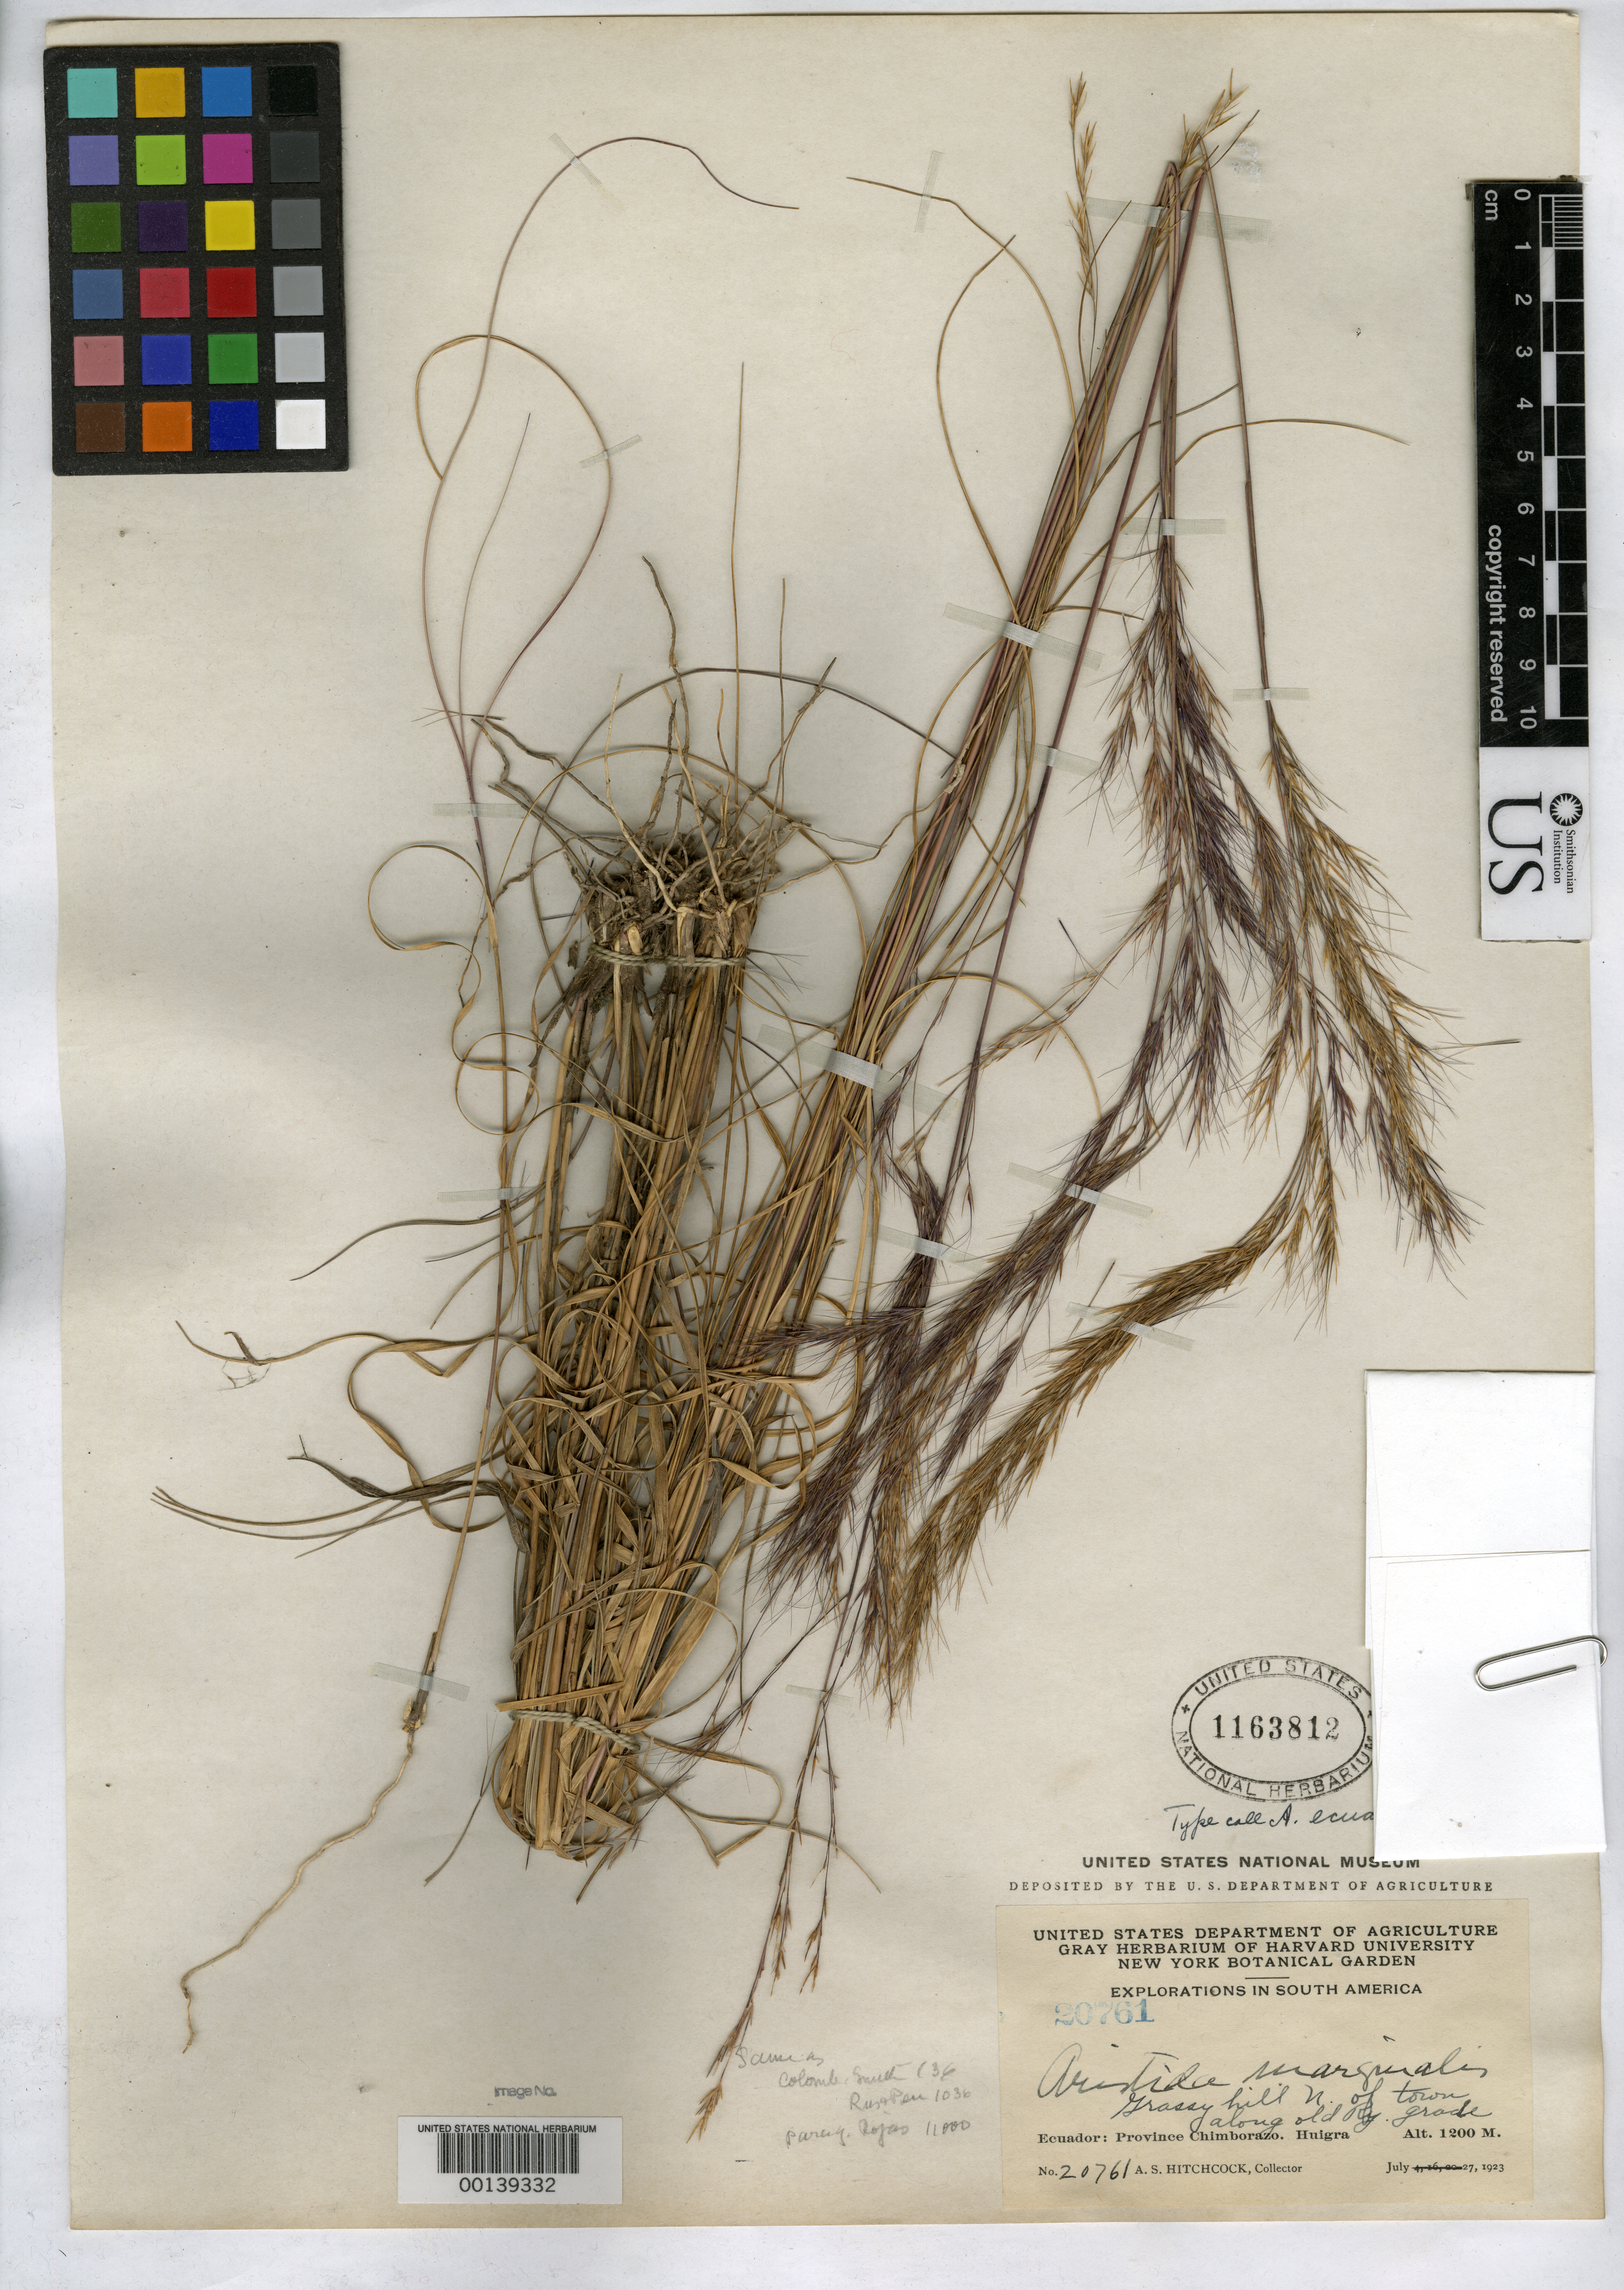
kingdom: Plantae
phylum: Tracheophyta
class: Liliopsida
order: Poales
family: Poaceae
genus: Aristida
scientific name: Aristida ecuadoriensis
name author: Henr.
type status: Type Collection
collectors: A. S. Hitchcock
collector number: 20761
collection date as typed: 27 Jul 1923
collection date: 1923-07-27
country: Ecuador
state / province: Chimborazo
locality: Huigra.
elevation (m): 1200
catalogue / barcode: US 1163812